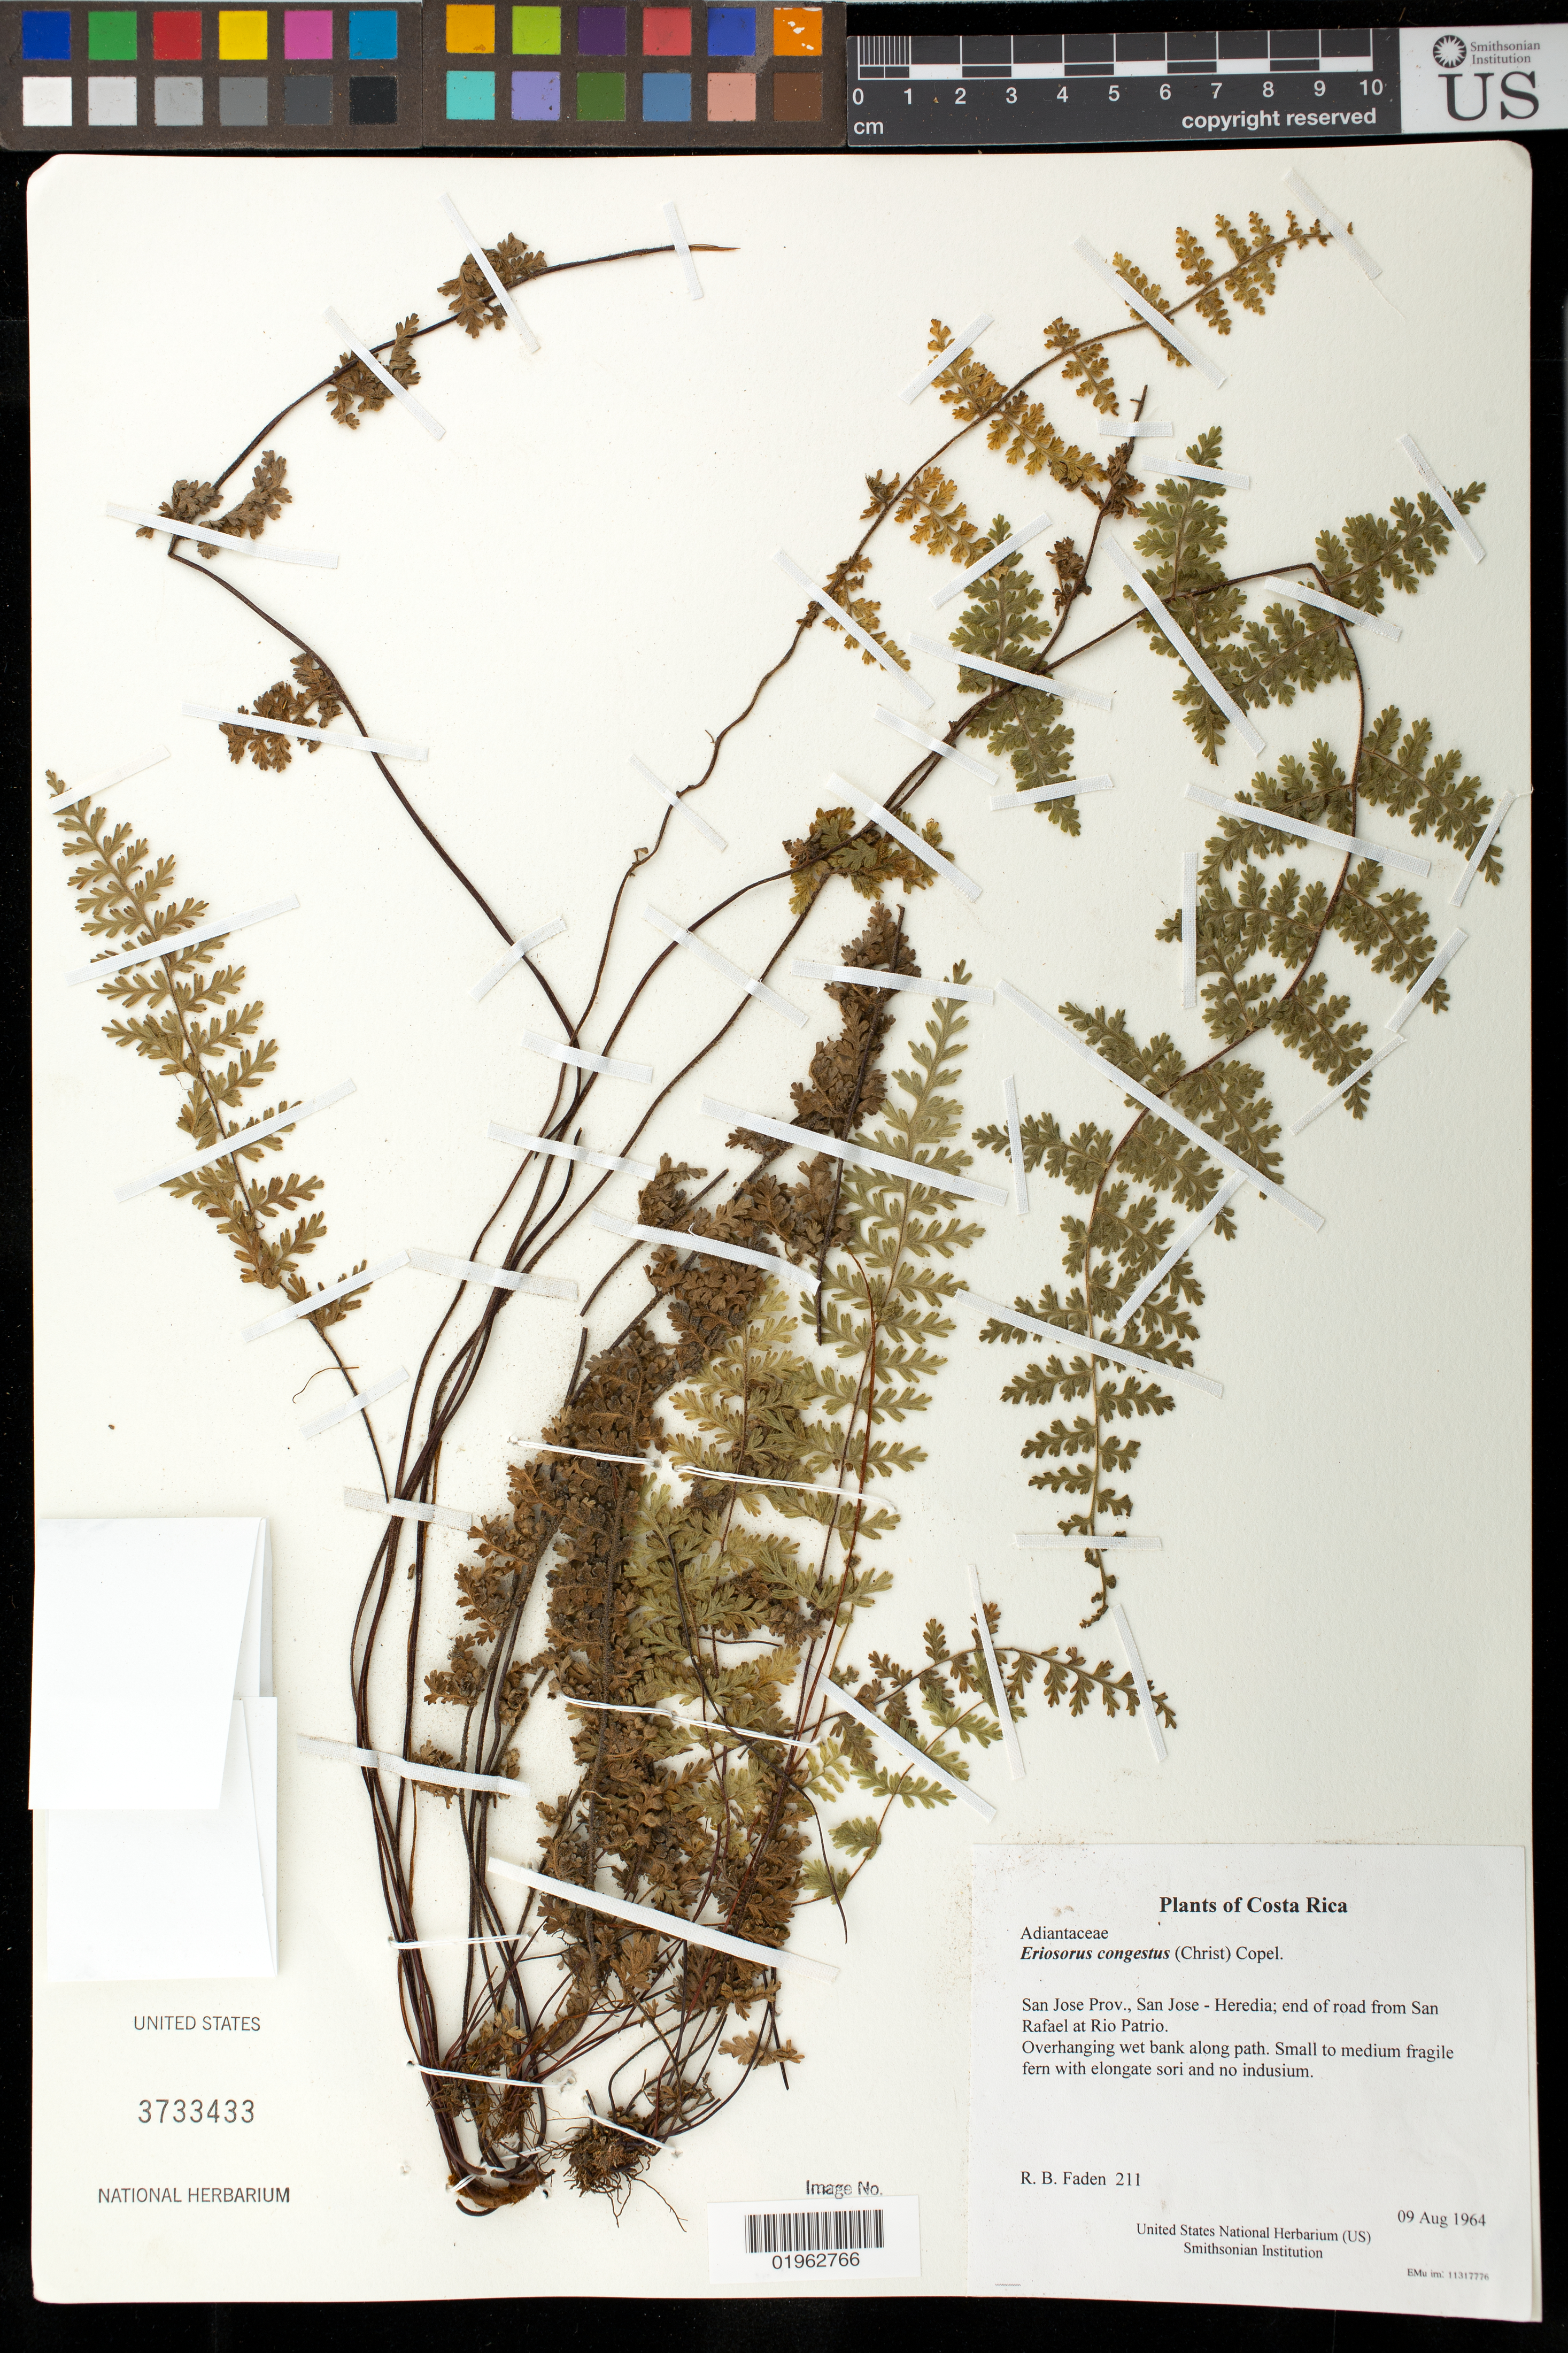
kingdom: Plantae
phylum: Tracheophyta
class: Polypodiopsida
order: Polypodiales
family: Pteridaceae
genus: Eriosorus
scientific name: Eriosorus congestus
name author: (Christ) Copel.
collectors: R. B. Faden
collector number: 211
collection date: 1964-08-09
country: Costa Rica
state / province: San Jose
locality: San Jose - Heredia; end of road from San Rafael at Rio Patrio.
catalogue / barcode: US 3733433